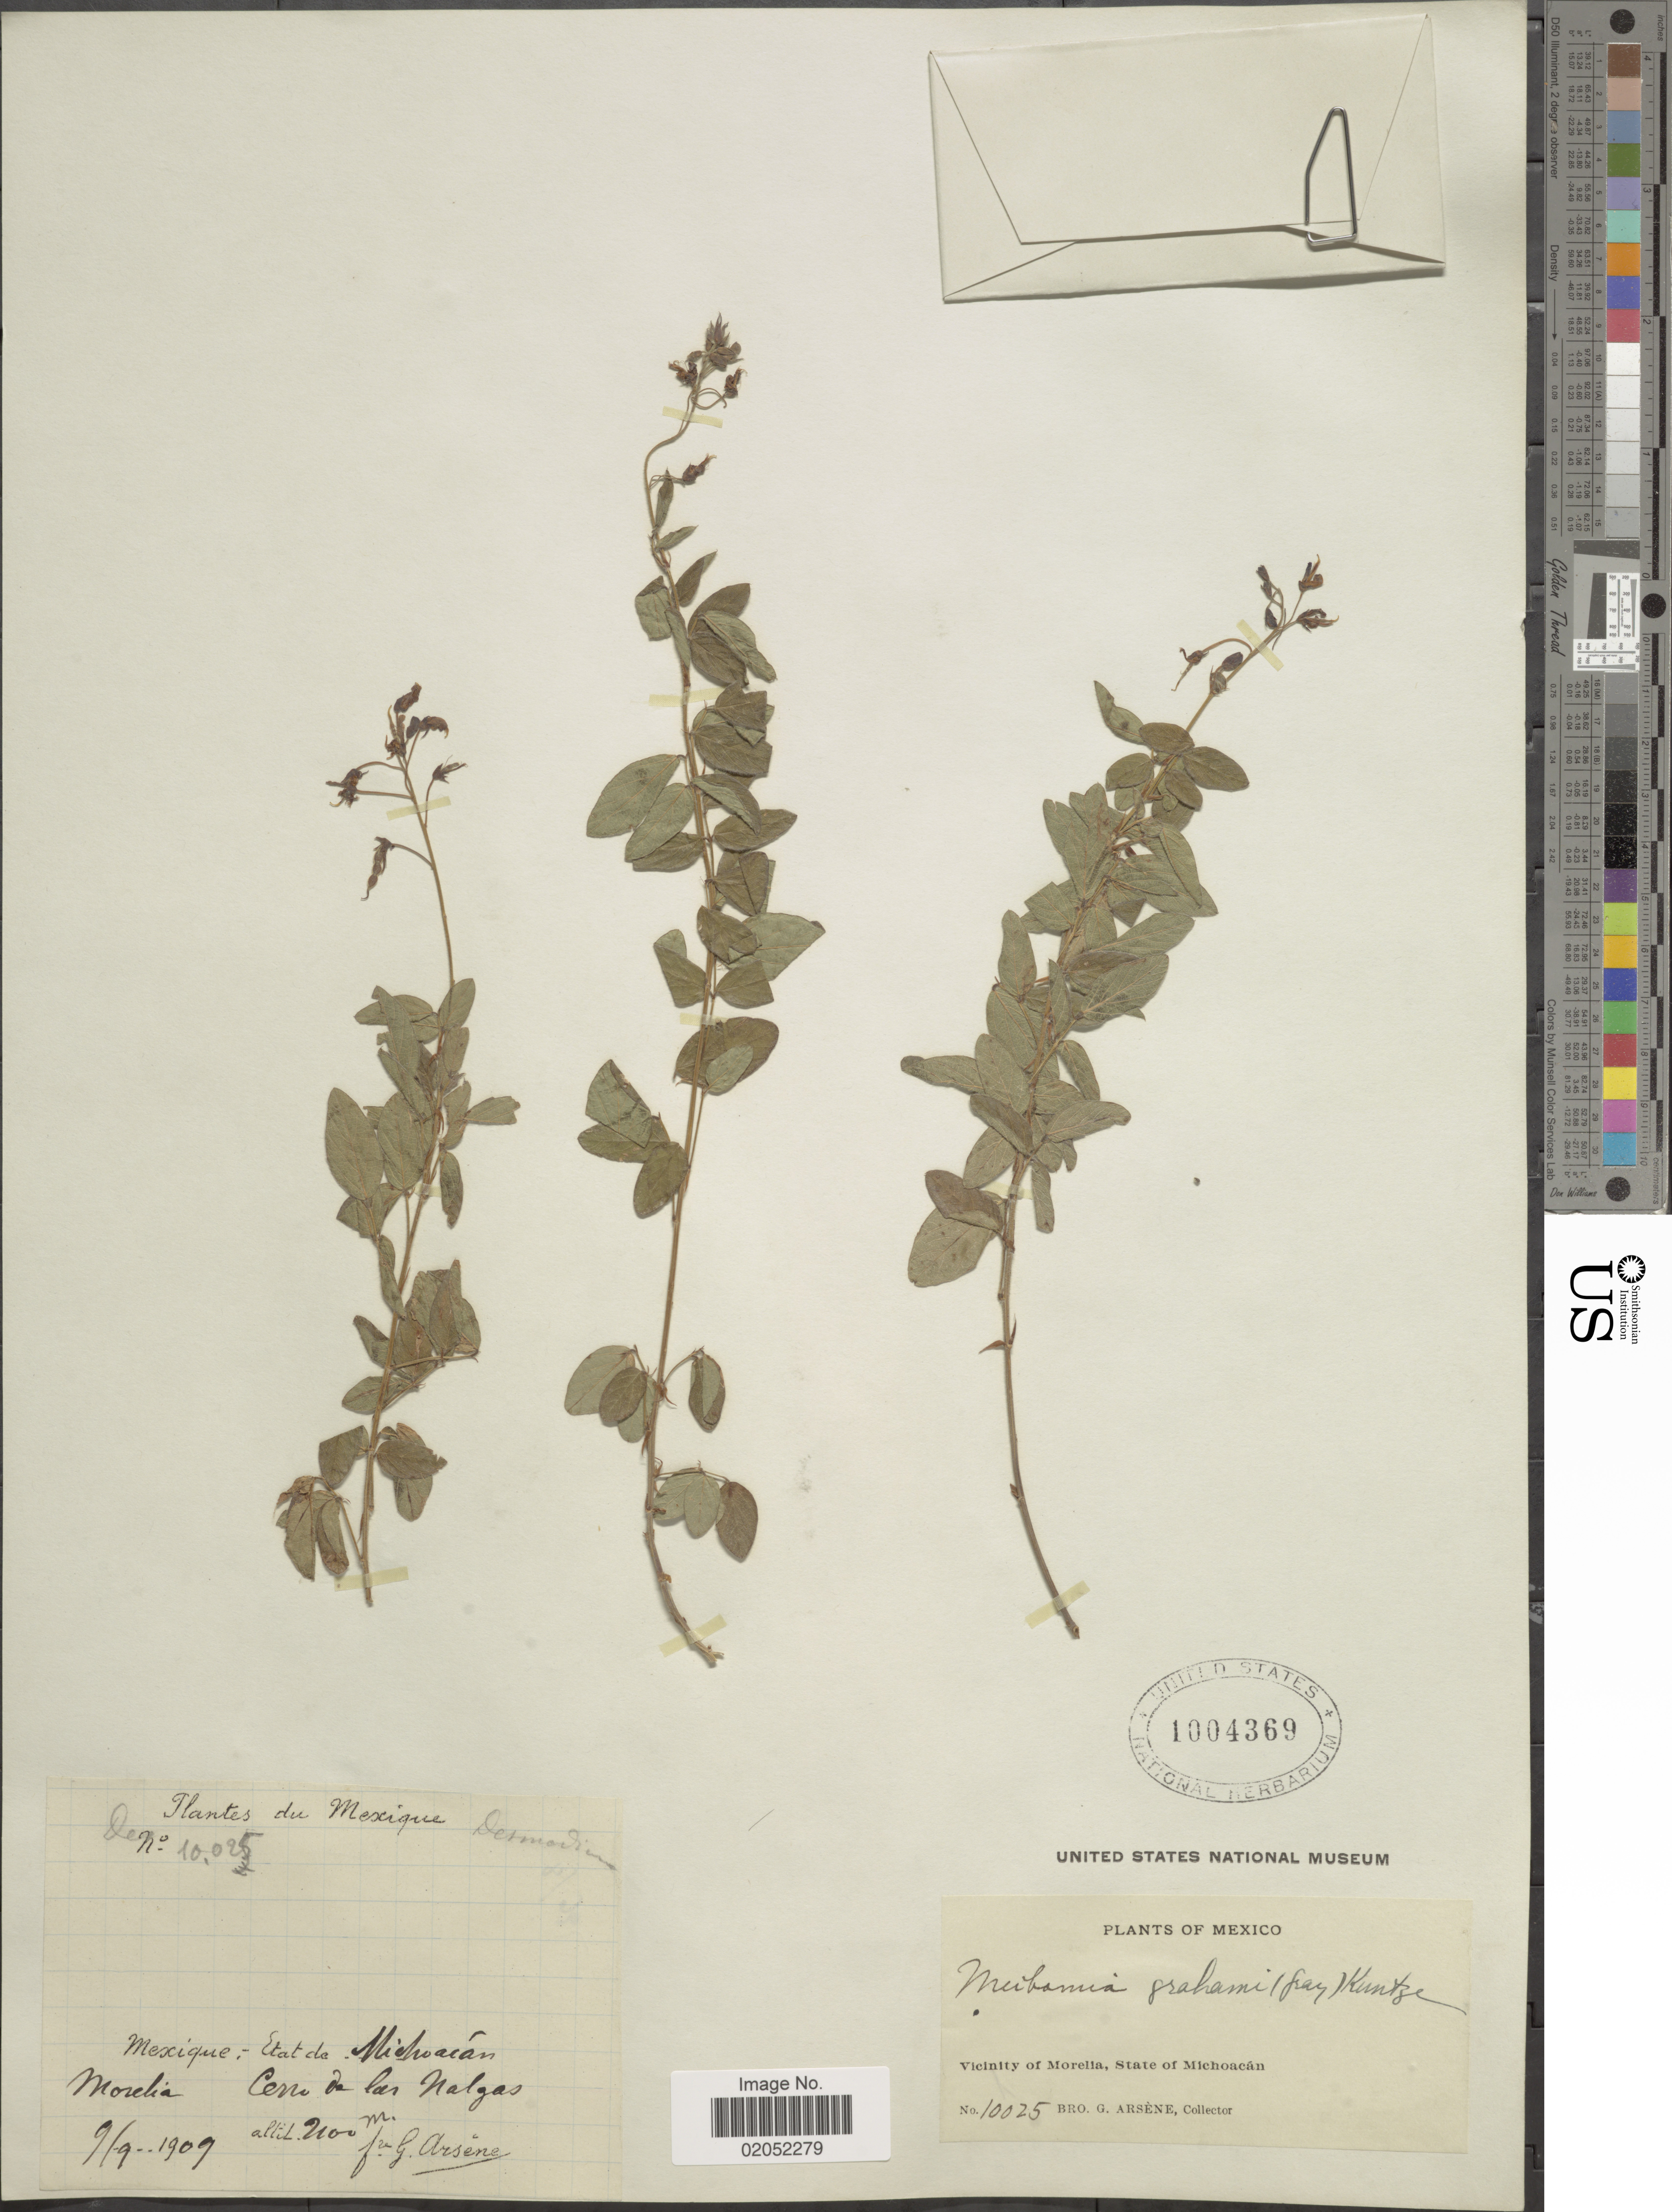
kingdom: Plantae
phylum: Tracheophyta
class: Magnoliopsida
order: Fabales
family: Fabaceae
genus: Desmodium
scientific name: Desmodium grahamii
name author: A. Gray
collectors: Bro. G. Arsène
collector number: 10025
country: Mexico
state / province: Michoacán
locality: Mexico, Vicinity of Morelia, State of Michoacan.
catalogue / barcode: US 1004369